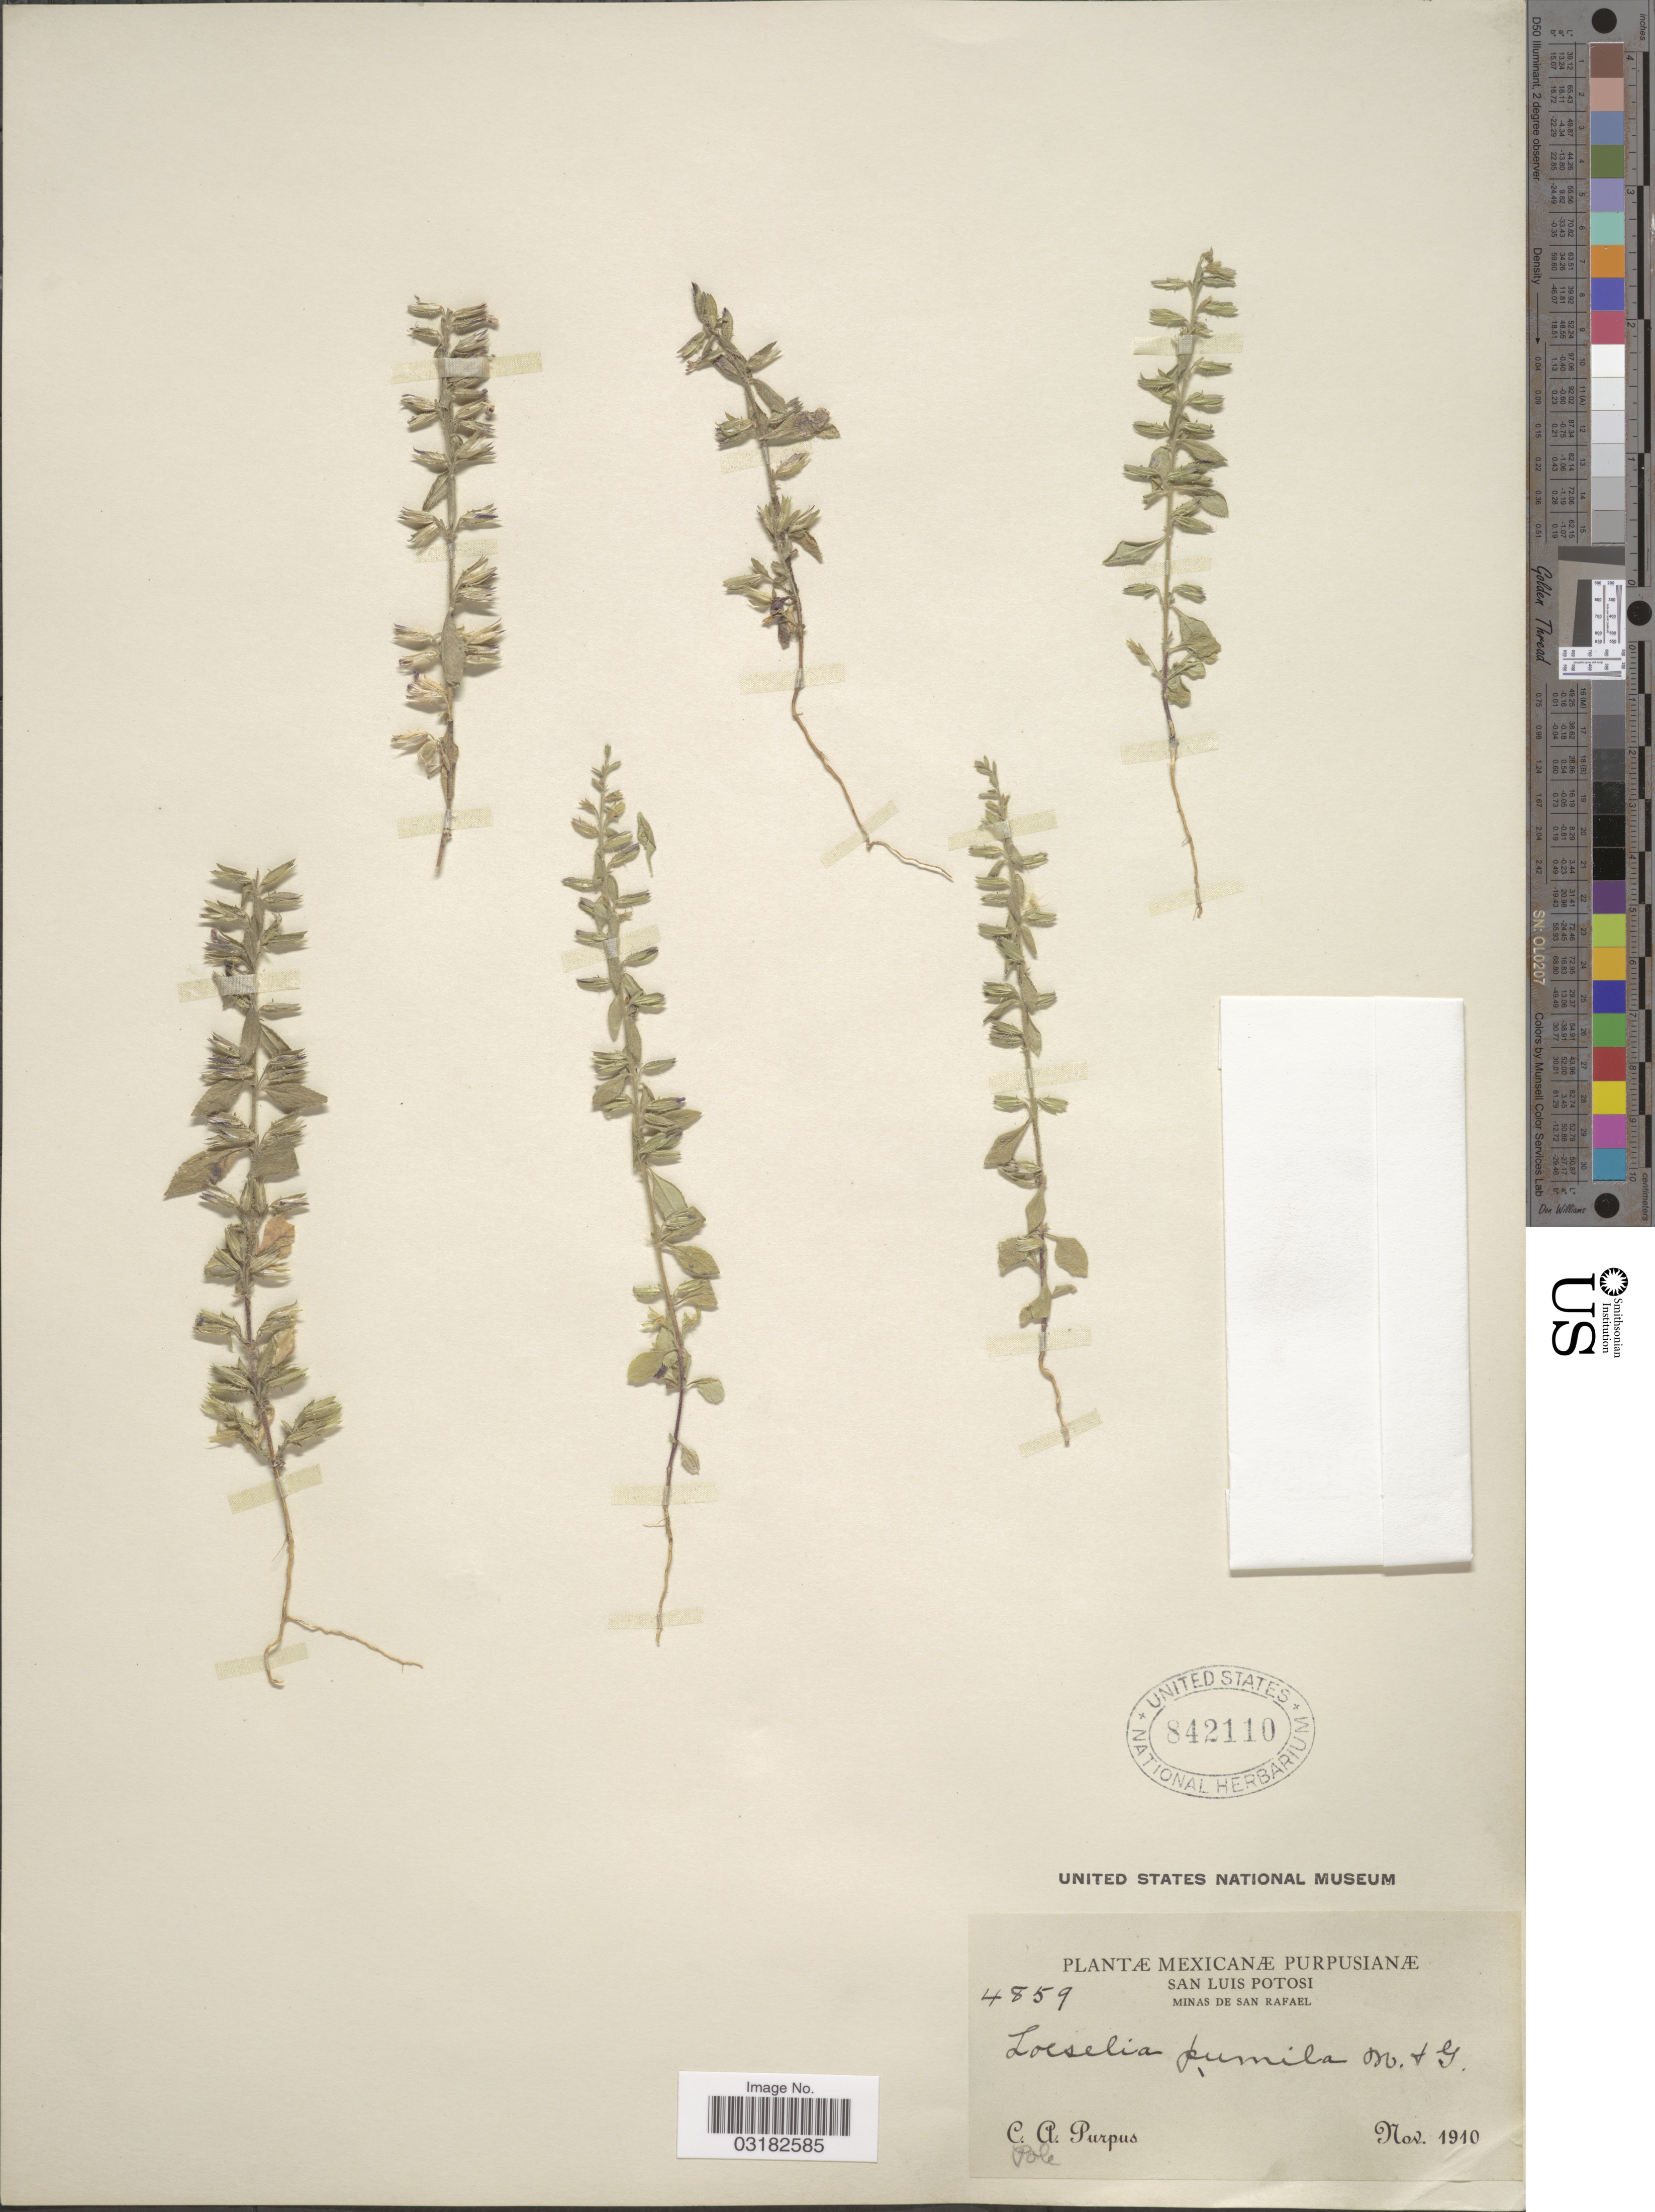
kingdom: Plantae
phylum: Tracheophyta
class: Magnoliopsida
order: Ericales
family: Polemoniaceae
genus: Loeselia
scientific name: Loeselia pumila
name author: (M. Martens & Galeotti) Walp.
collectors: C. A. Purpus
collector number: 4859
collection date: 1910-11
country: Mexico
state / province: San Luis Potosí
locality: Minas De San Rafael.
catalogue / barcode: US 842110